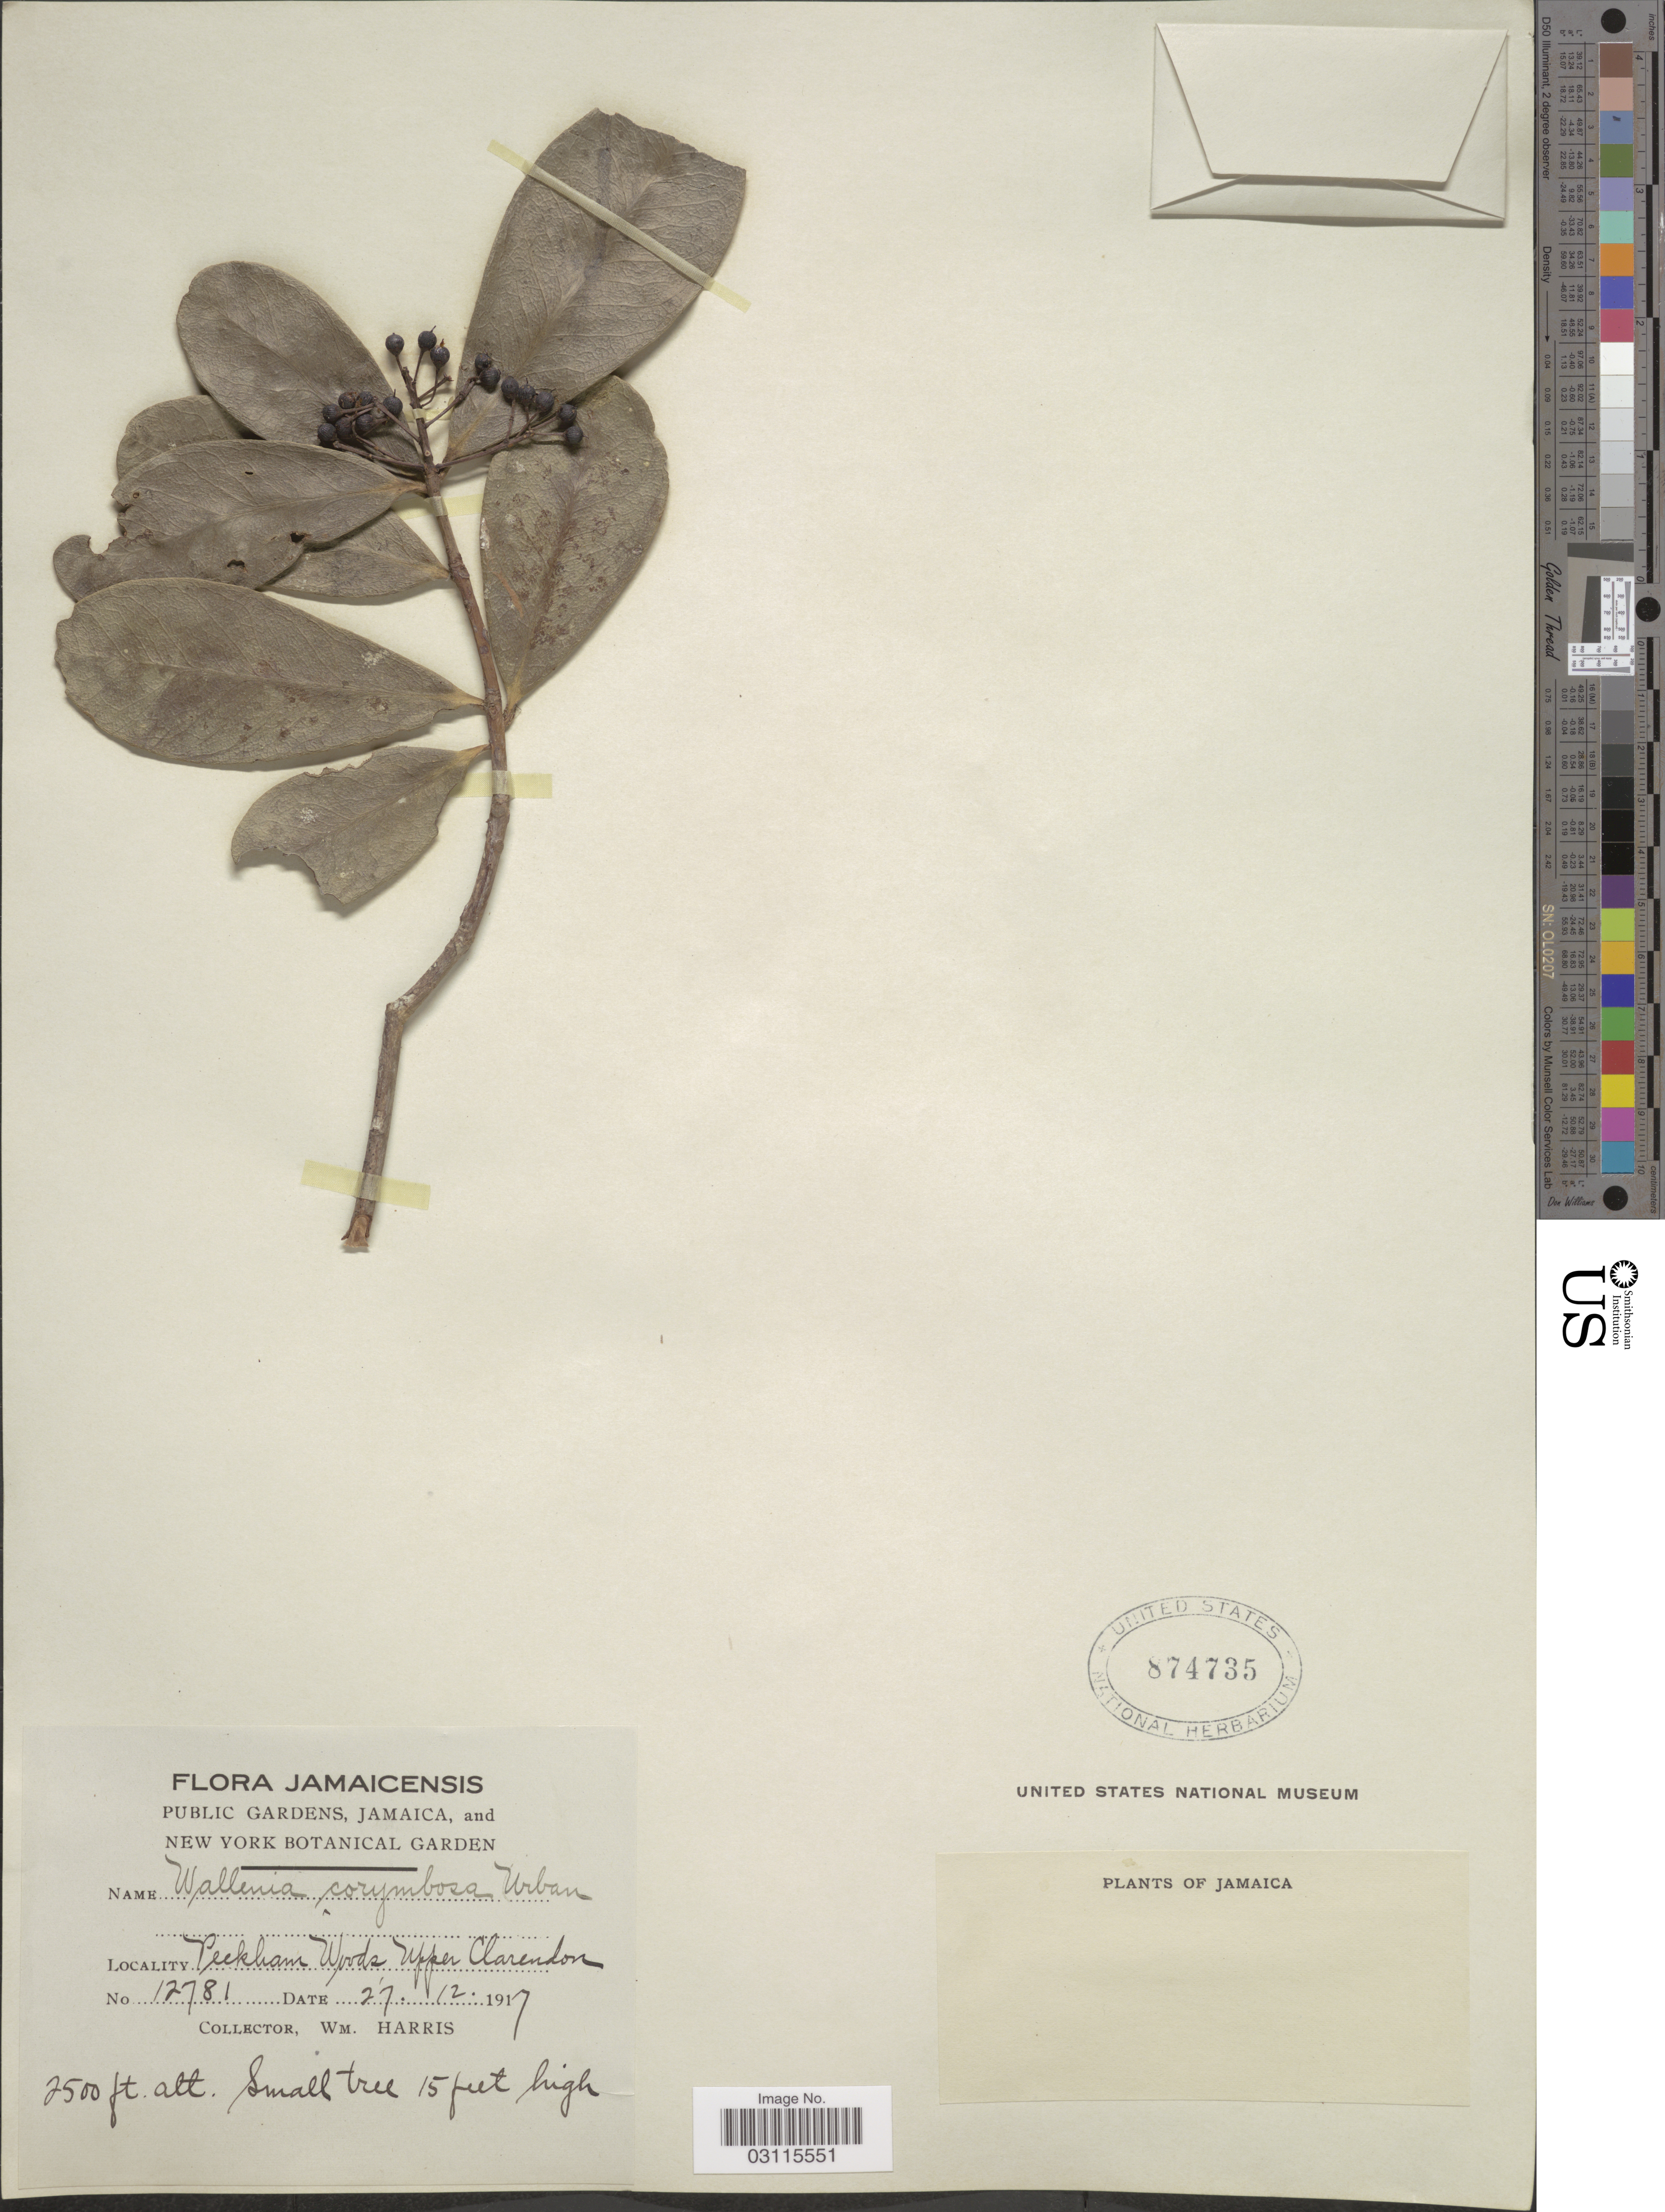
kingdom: Plantae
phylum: Tracheophyta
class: Magnoliopsida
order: Ericales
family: Primulaceae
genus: Wallenia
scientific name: Wallenia corymbosa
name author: Urb.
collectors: W. H. Harris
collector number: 12781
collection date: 1917-12-27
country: Jamaica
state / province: Clarendon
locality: Peckham Woods. Upper Clarendon.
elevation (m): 762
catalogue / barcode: US 874735